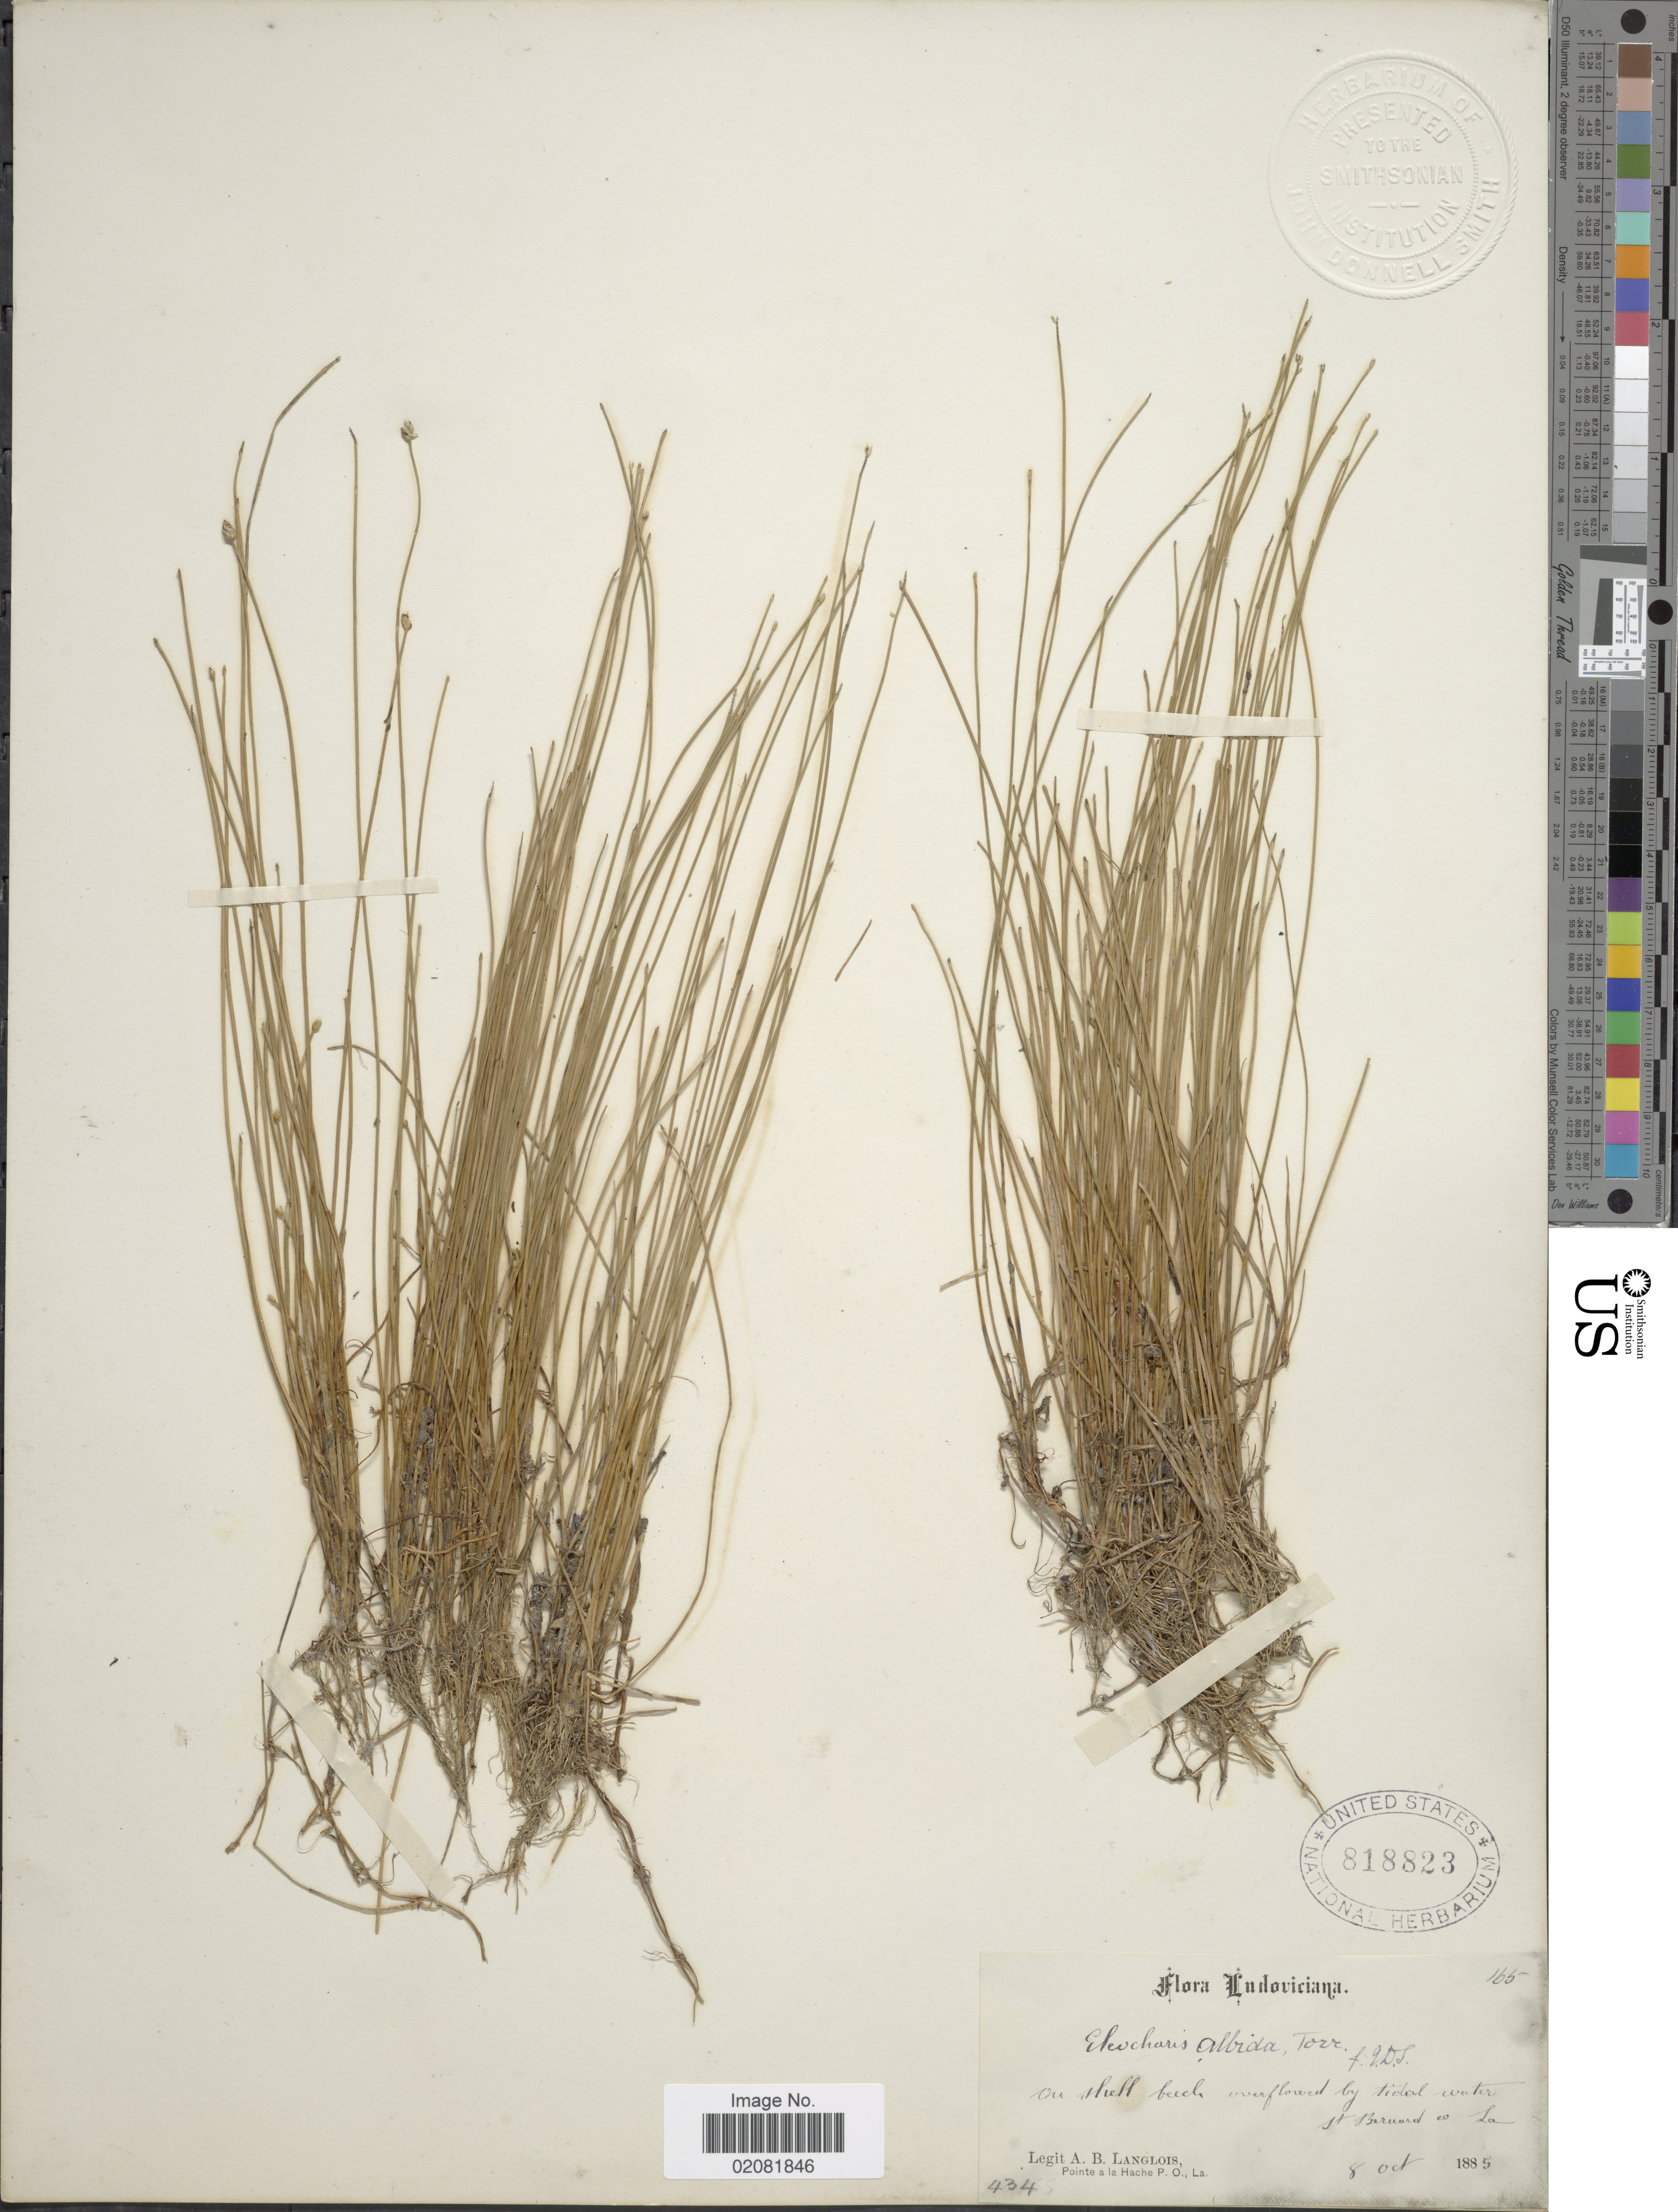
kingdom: Plantae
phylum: Tracheophyta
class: Liliopsida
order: Poales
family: Cyperaceae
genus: Eleocharis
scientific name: Eleocharis albida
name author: Torr.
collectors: A. Langlois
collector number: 434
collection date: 1885-10-08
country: United States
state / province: Louisiana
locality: On Shell beach overflowed by Tidal Water St. Bernard Co.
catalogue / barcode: US 81883